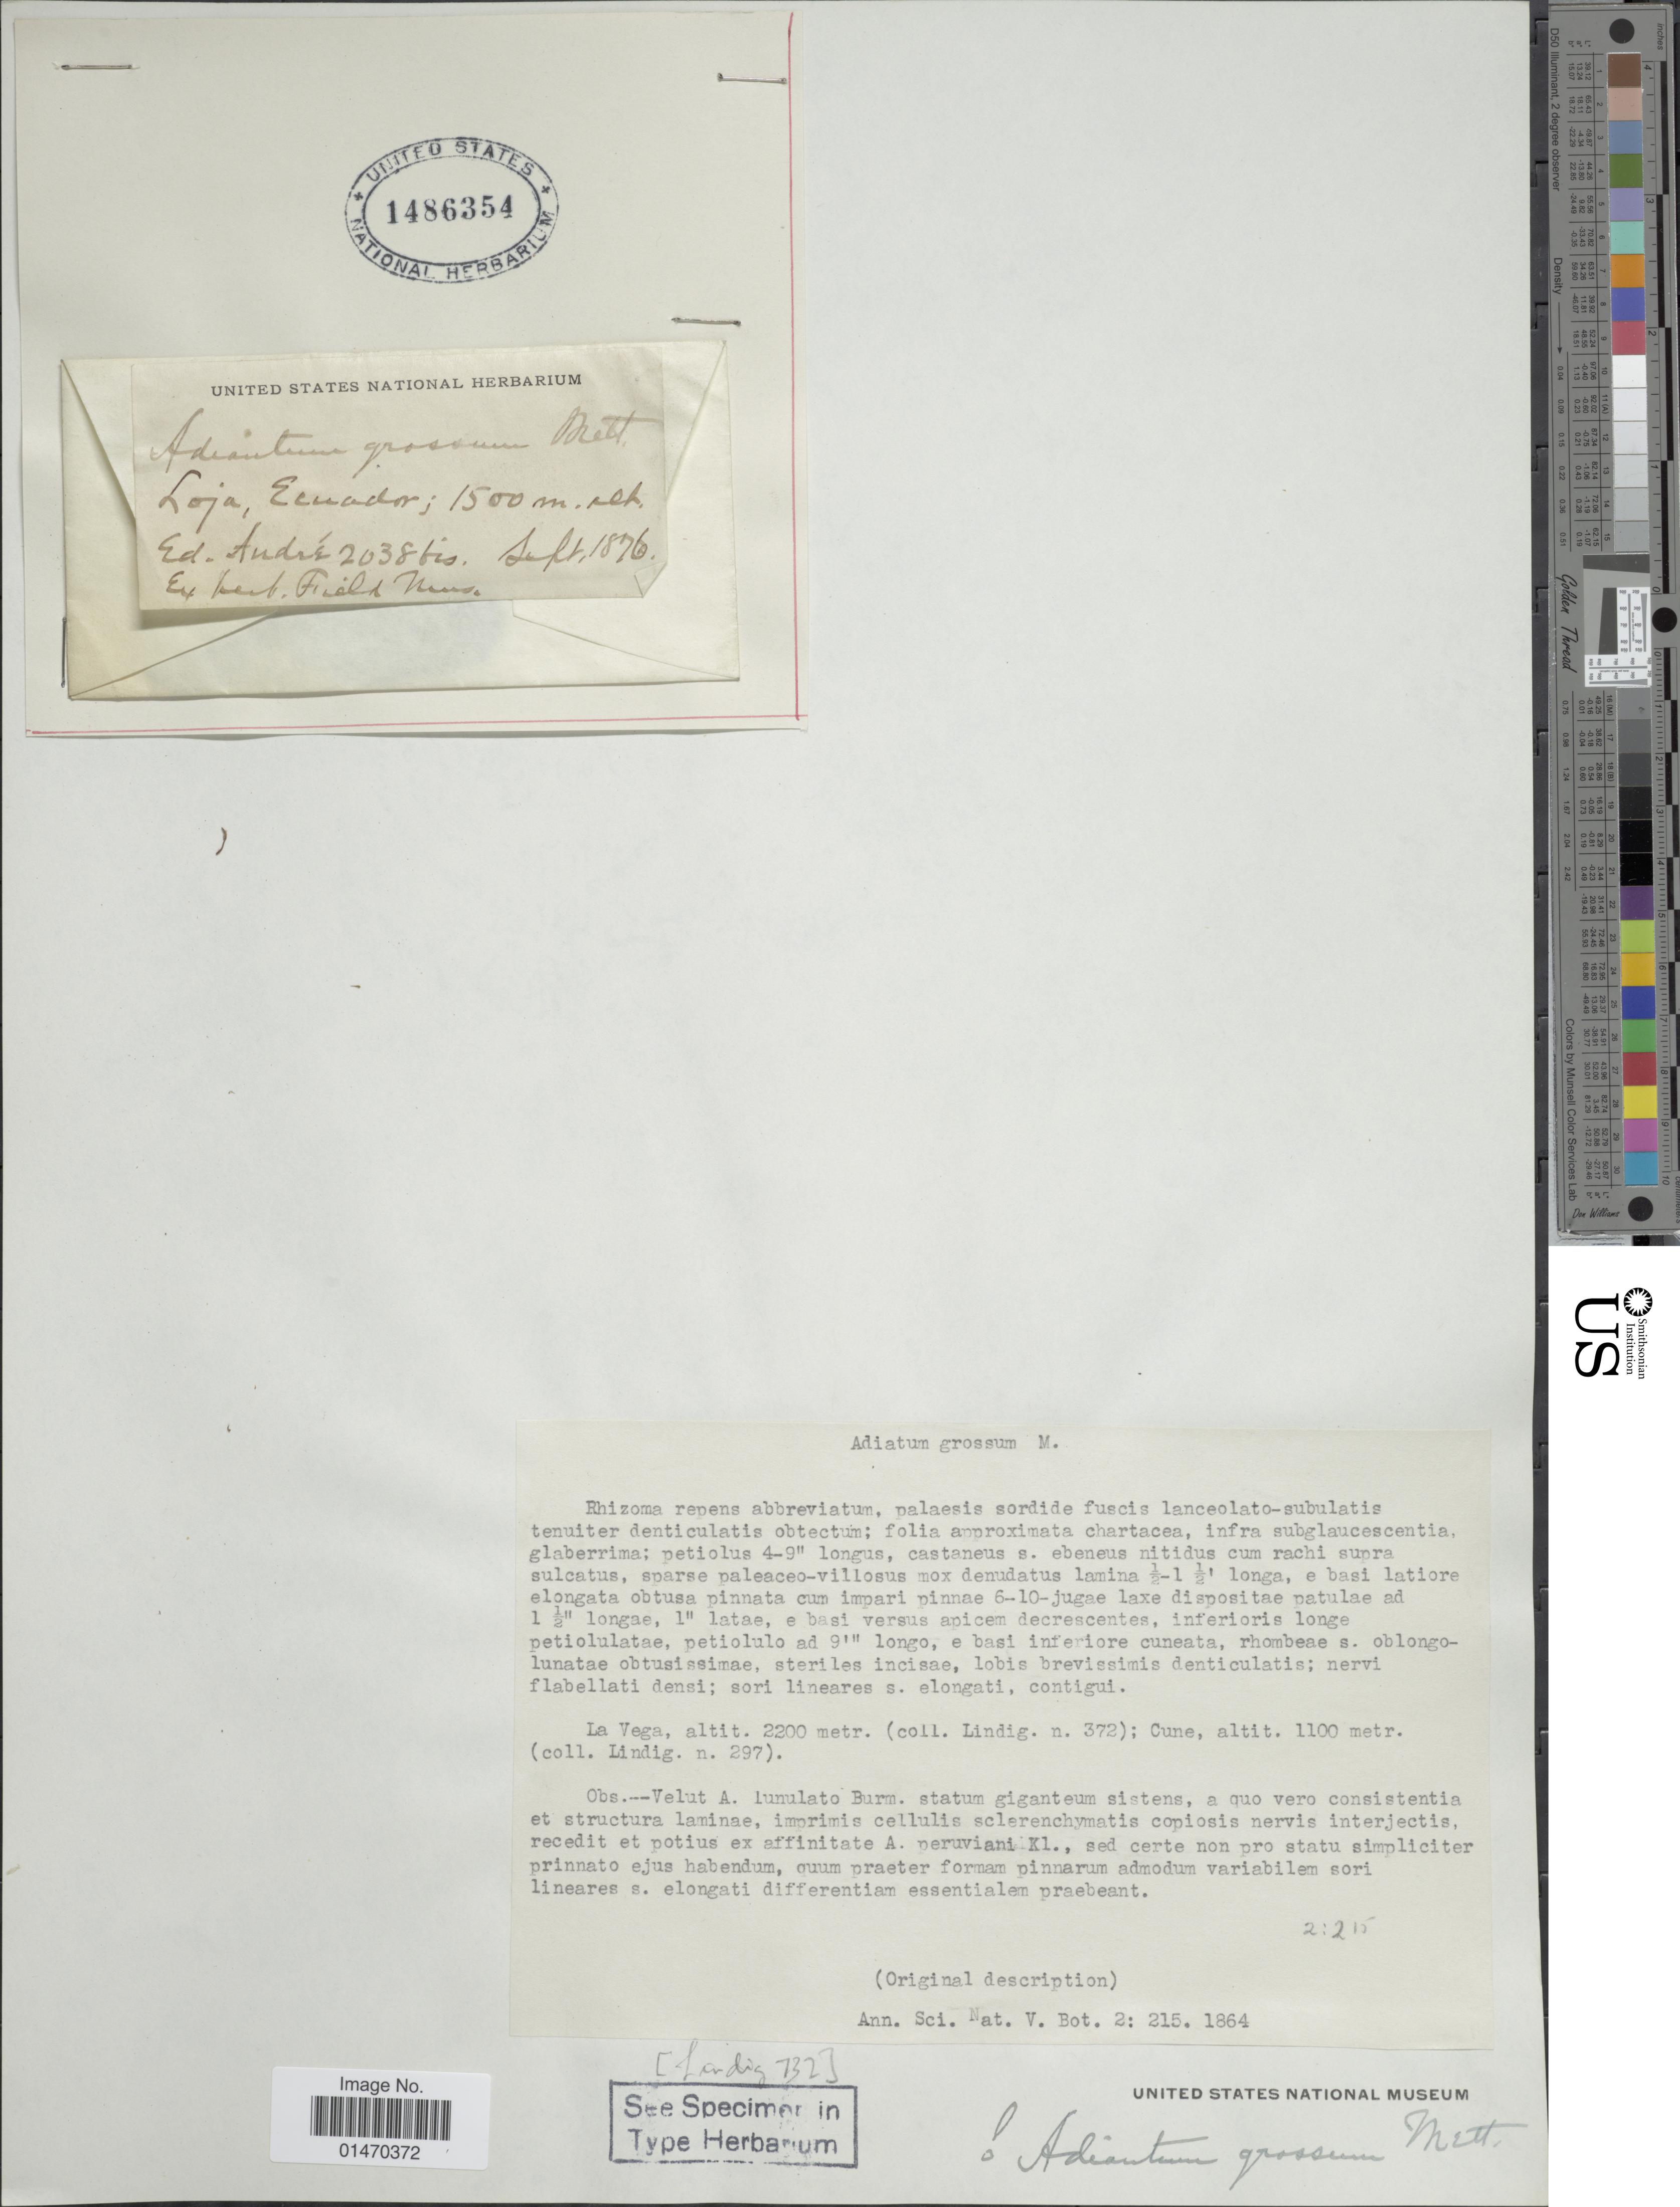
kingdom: Plantae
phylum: Tracheophyta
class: Polypodiopsida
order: Polypodiales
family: Pteridaceae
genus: Adiantum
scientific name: Adiantum grossum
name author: Mett.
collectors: M. Andre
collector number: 2038 bis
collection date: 1876-09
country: Ecuador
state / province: Loja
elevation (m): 1500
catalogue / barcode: US 1486354